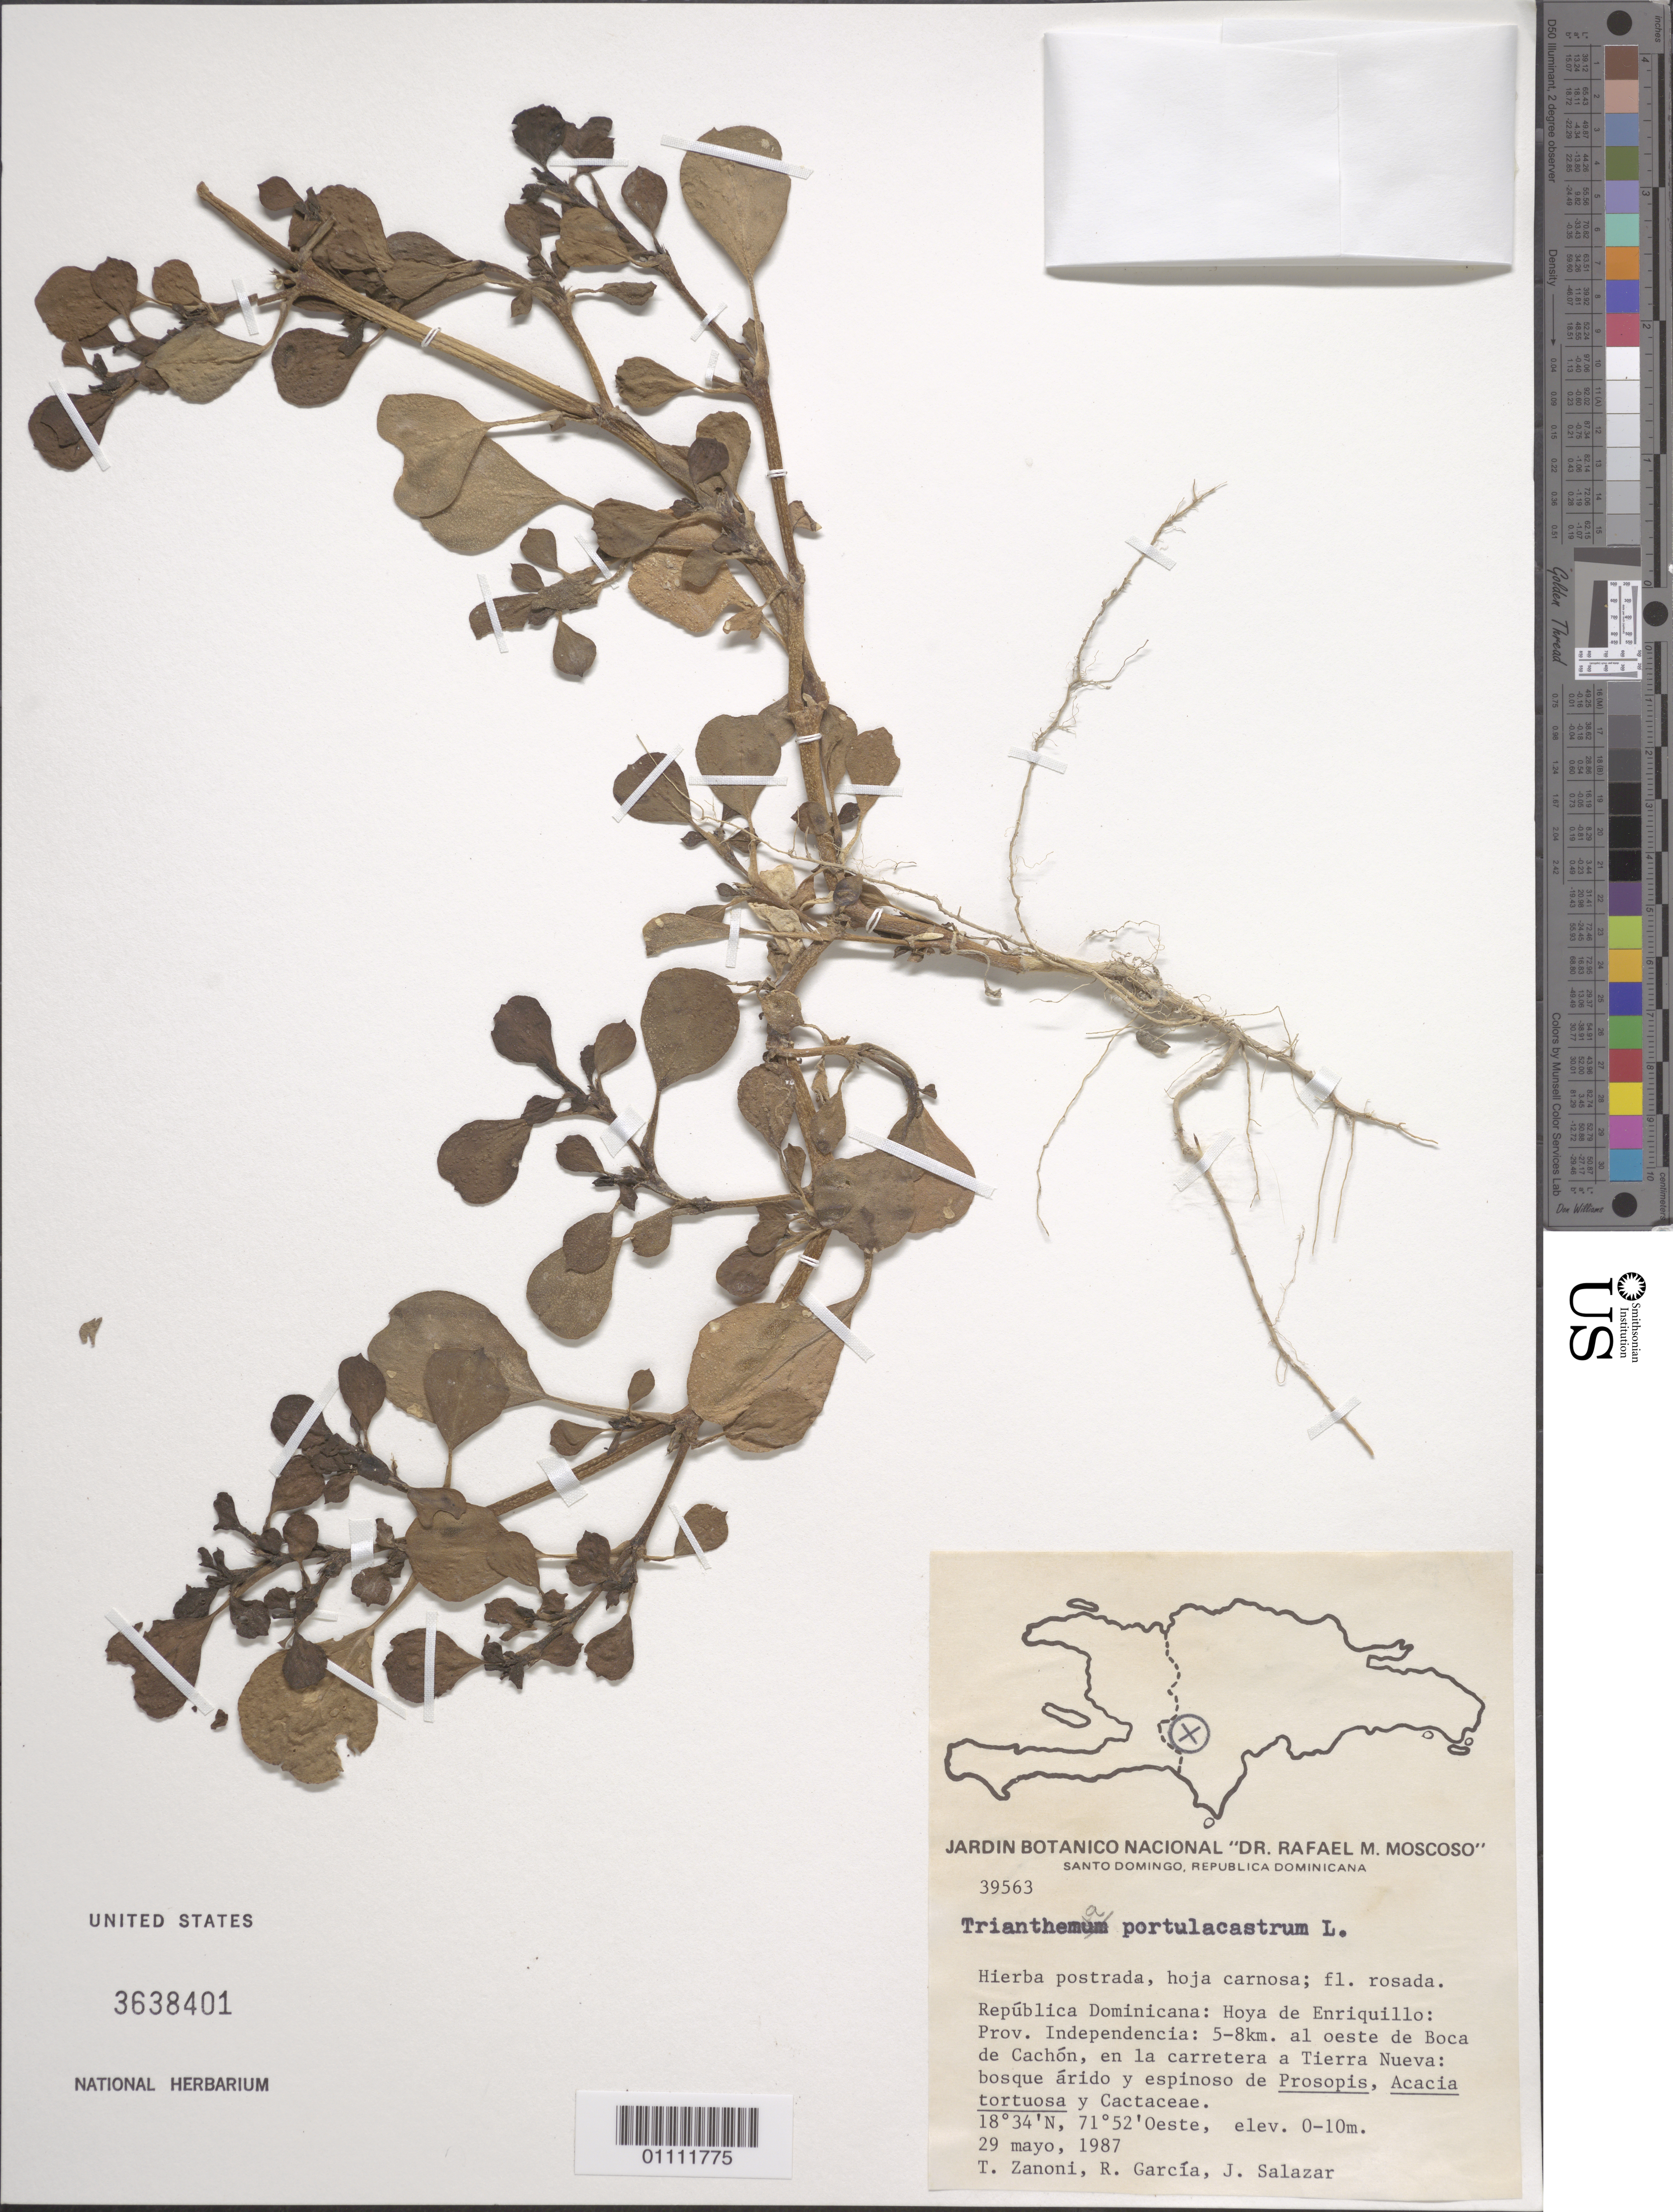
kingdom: Plantae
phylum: Tracheophyta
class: Magnoliopsida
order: Caryophyllales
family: Aizoaceae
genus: Trianthema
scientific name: Trianthema portulacastrum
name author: L.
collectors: T. A. Zanoni, R. G. García & J. Salazar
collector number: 39563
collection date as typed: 29 May 1987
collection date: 1987-05-29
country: Dominican Republic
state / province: Independencia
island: Hispaniola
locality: Hoya de Enriquillo, 5-8 km al oeste de Boca de Cachón, en la carretera a Tierra Nueva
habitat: Bosque árido y espinoso de Prosopis, Acacia tortuosa y Cactaceae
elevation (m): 0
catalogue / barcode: US 3638401